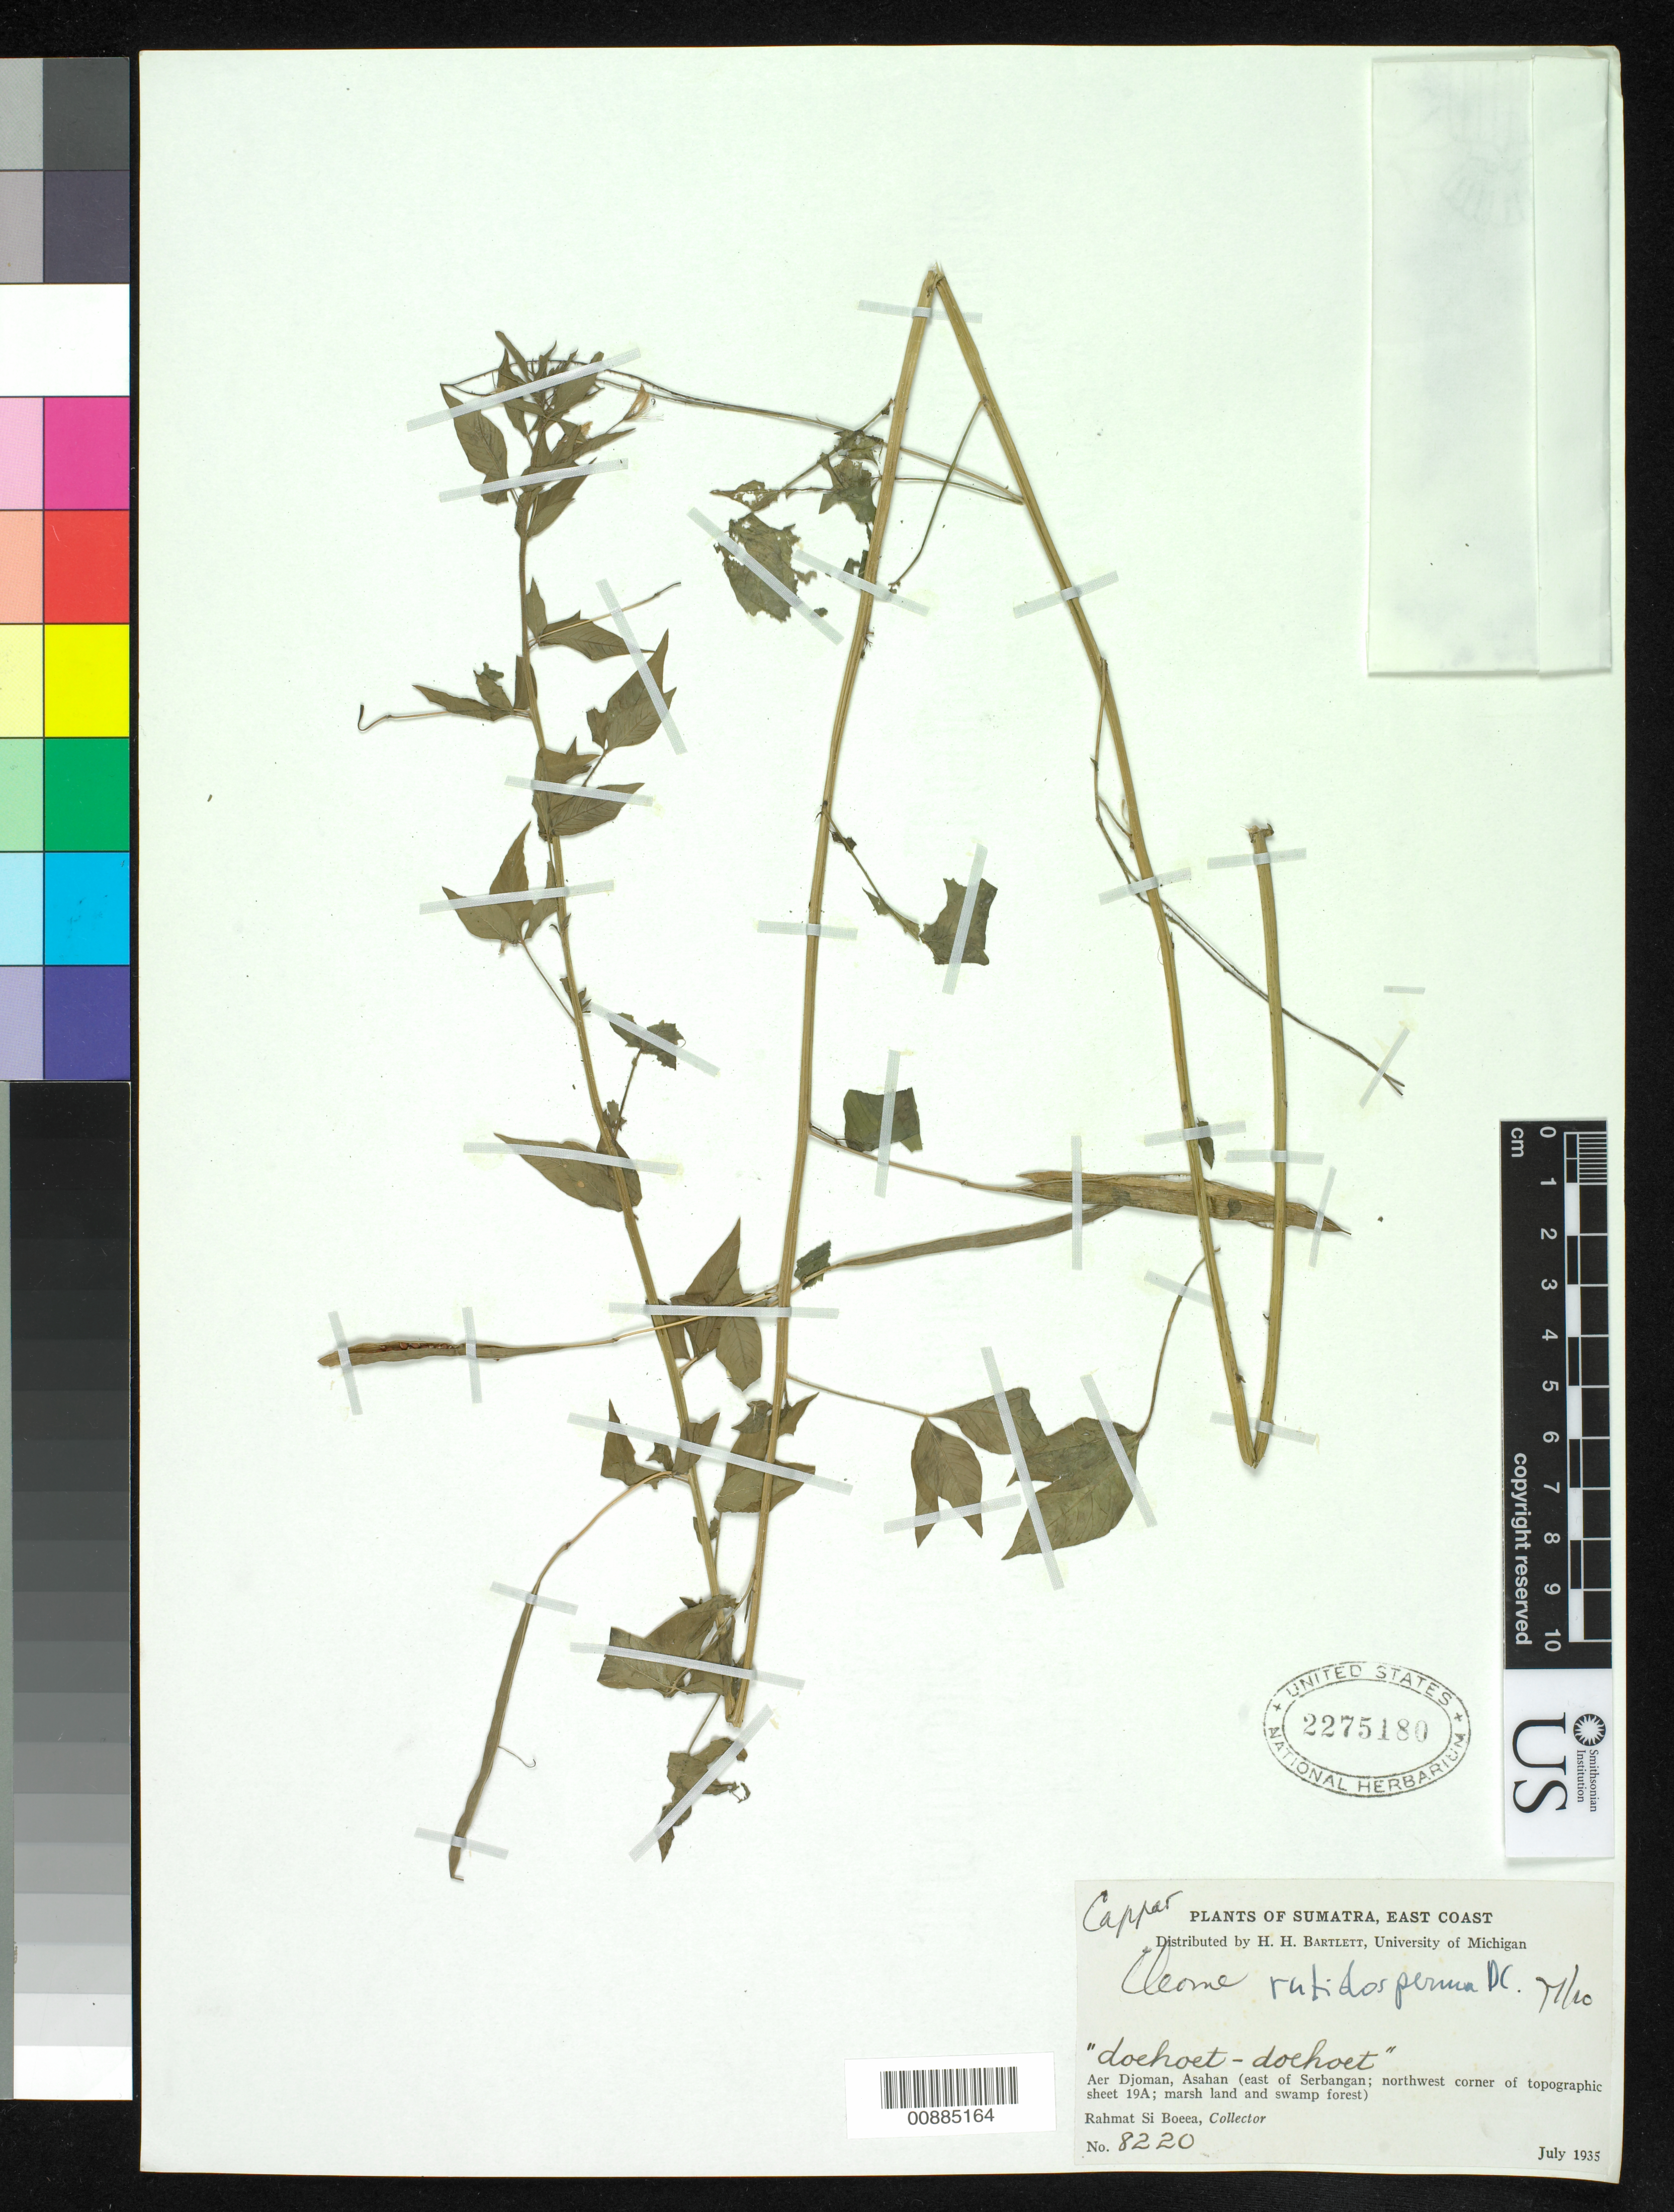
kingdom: Plantae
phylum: Tracheophyta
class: Magnoliopsida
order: Brassicales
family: Cleomaceae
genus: Sieruela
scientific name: Sieruela rutidosperma var. rutidosperma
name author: (DC.) Roalson & J.C. Hall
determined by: Wagner, W. L., (BOT), Smithsonian Institution - National Museum of Natural History (UNITED STATES)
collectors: Rahmat Si Boeea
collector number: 8220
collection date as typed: Jul 1935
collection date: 1935-07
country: Indonesia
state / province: Sumatra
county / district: Aceh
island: Sumatra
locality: Aer Djoman, Asahan (east of Serbangan)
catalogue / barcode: US 2275180